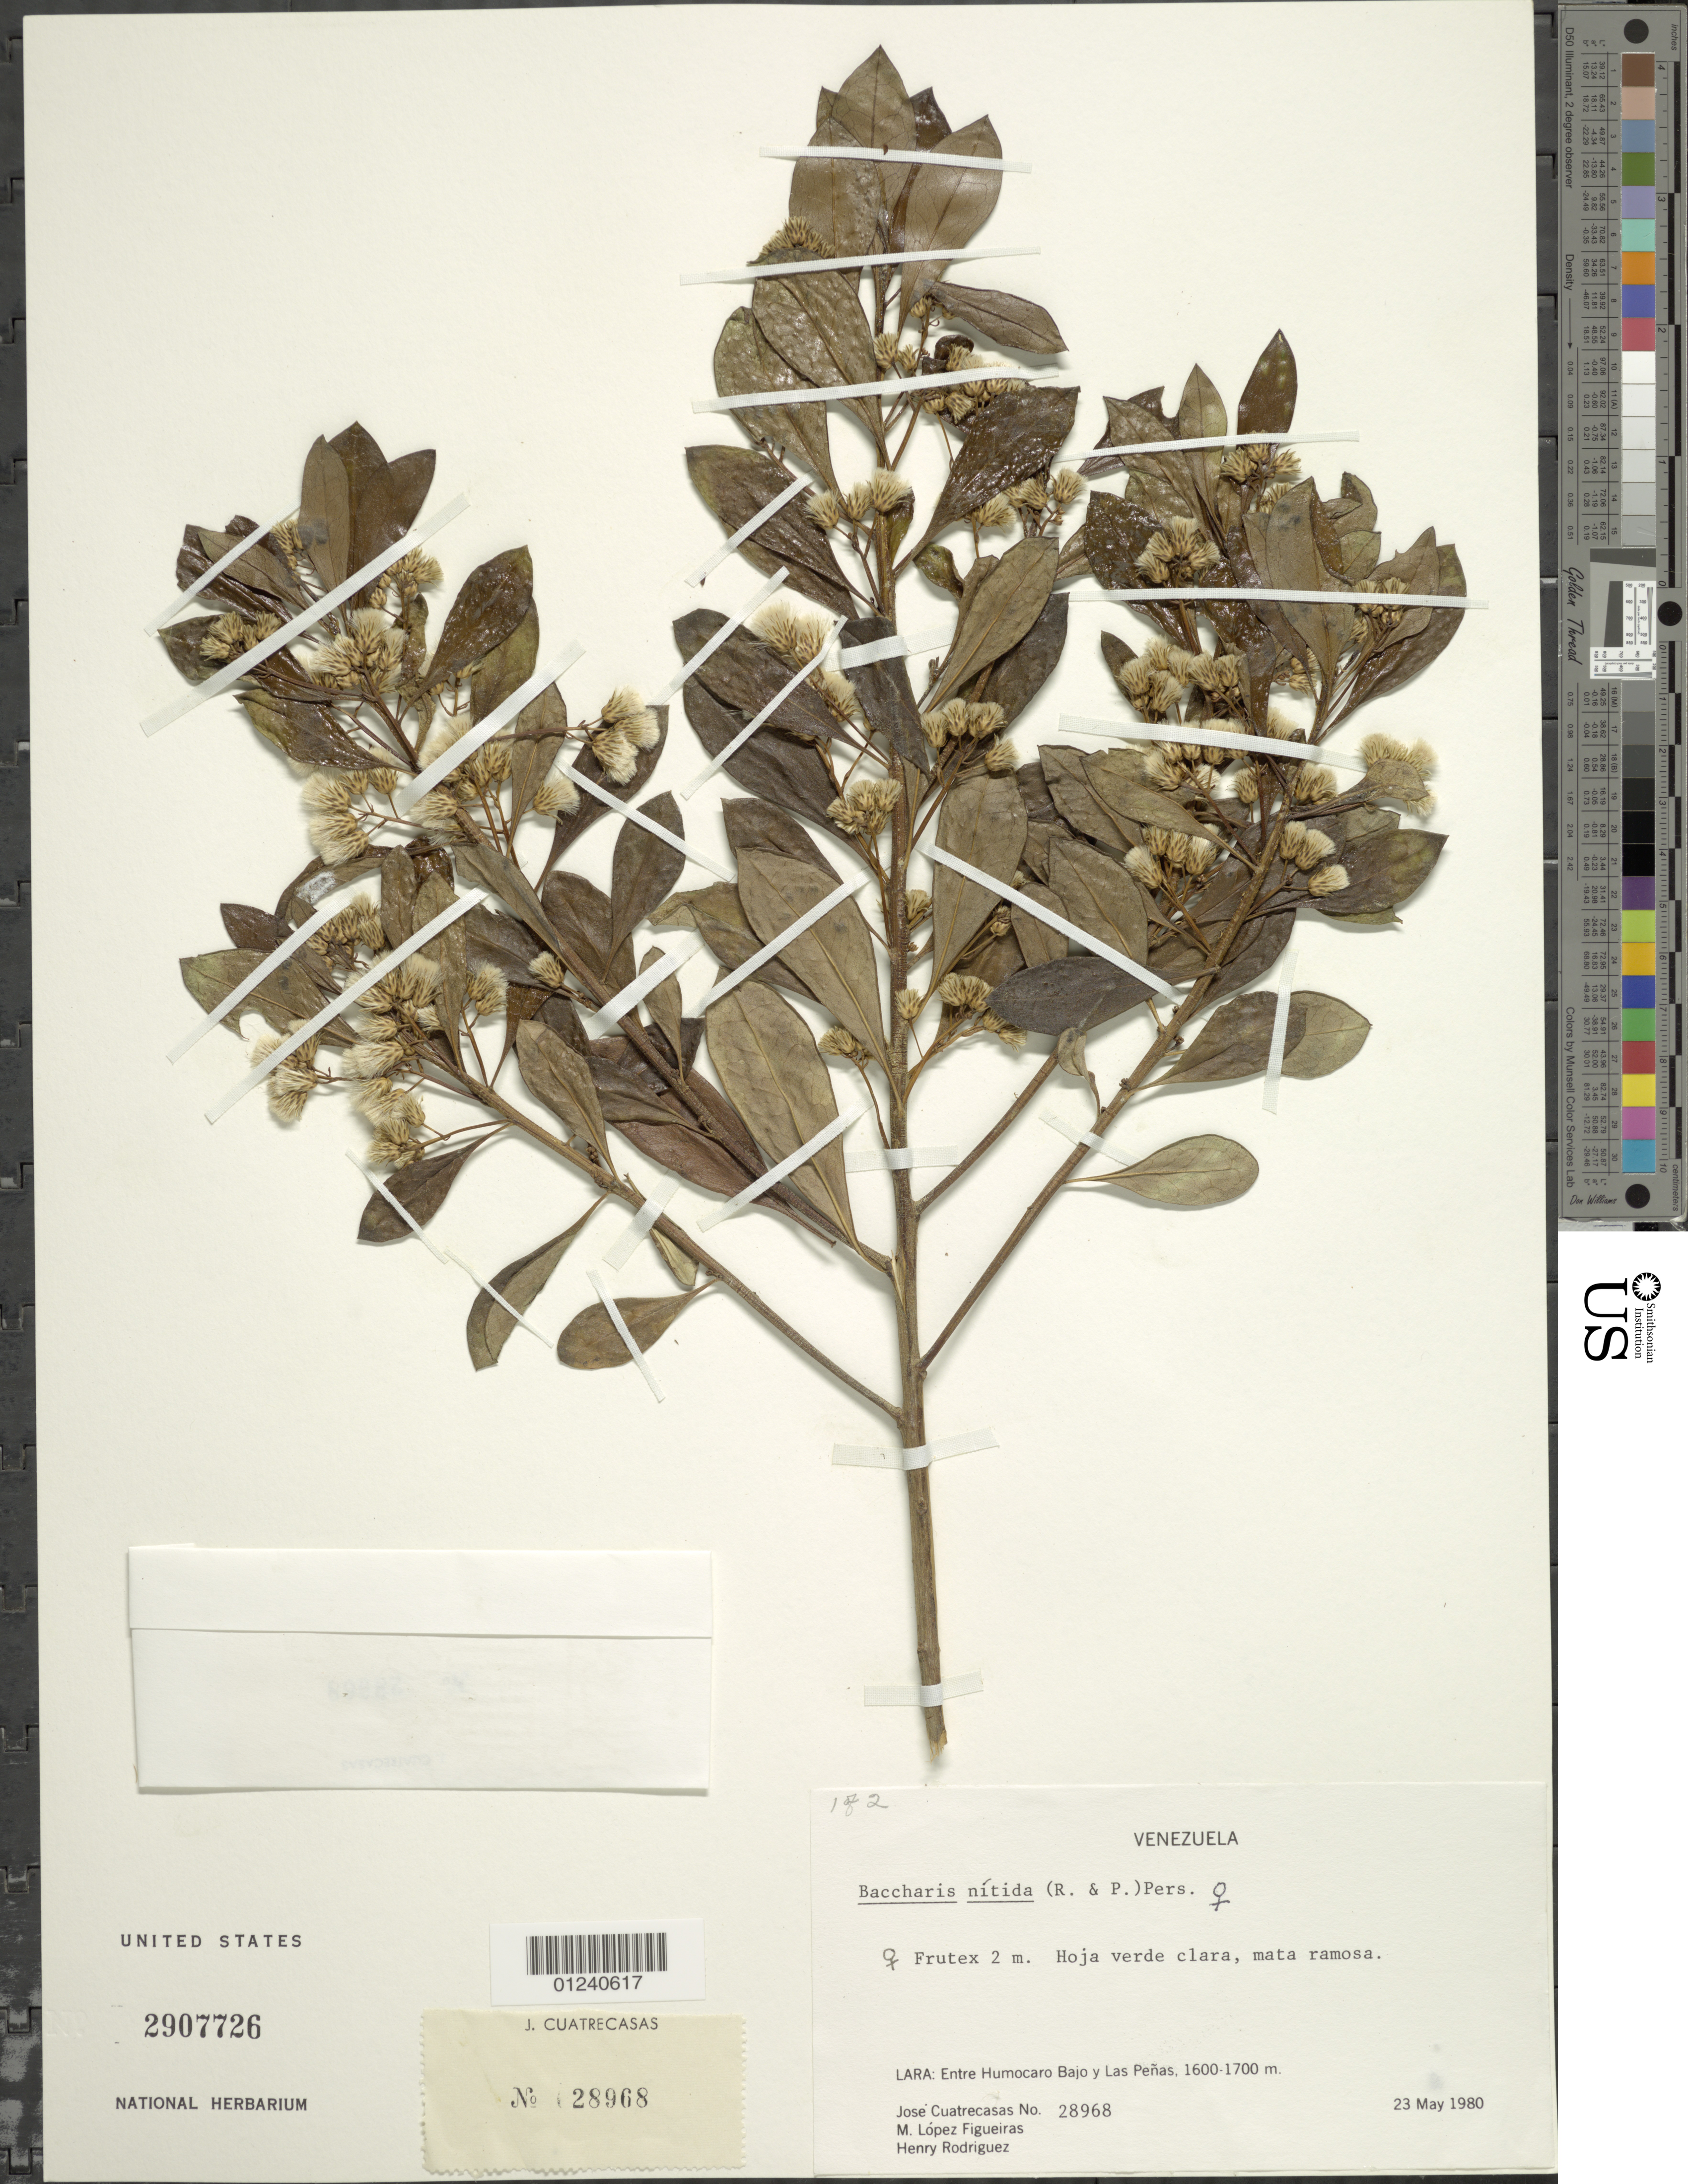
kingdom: Plantae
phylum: Tracheophyta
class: Magnoliopsida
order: Asterales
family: Asteraceae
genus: Baccharis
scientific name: Baccharis nitida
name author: (Ruiz & Pav.) Pers.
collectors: J. Cuatrecasas, M. López Figueiras & H. Rodriguez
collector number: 28968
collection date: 1980-05-23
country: Venezuela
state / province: Lara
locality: Entre Humocaro Bajo y Las Peñas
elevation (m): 1600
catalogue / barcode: US 2907726